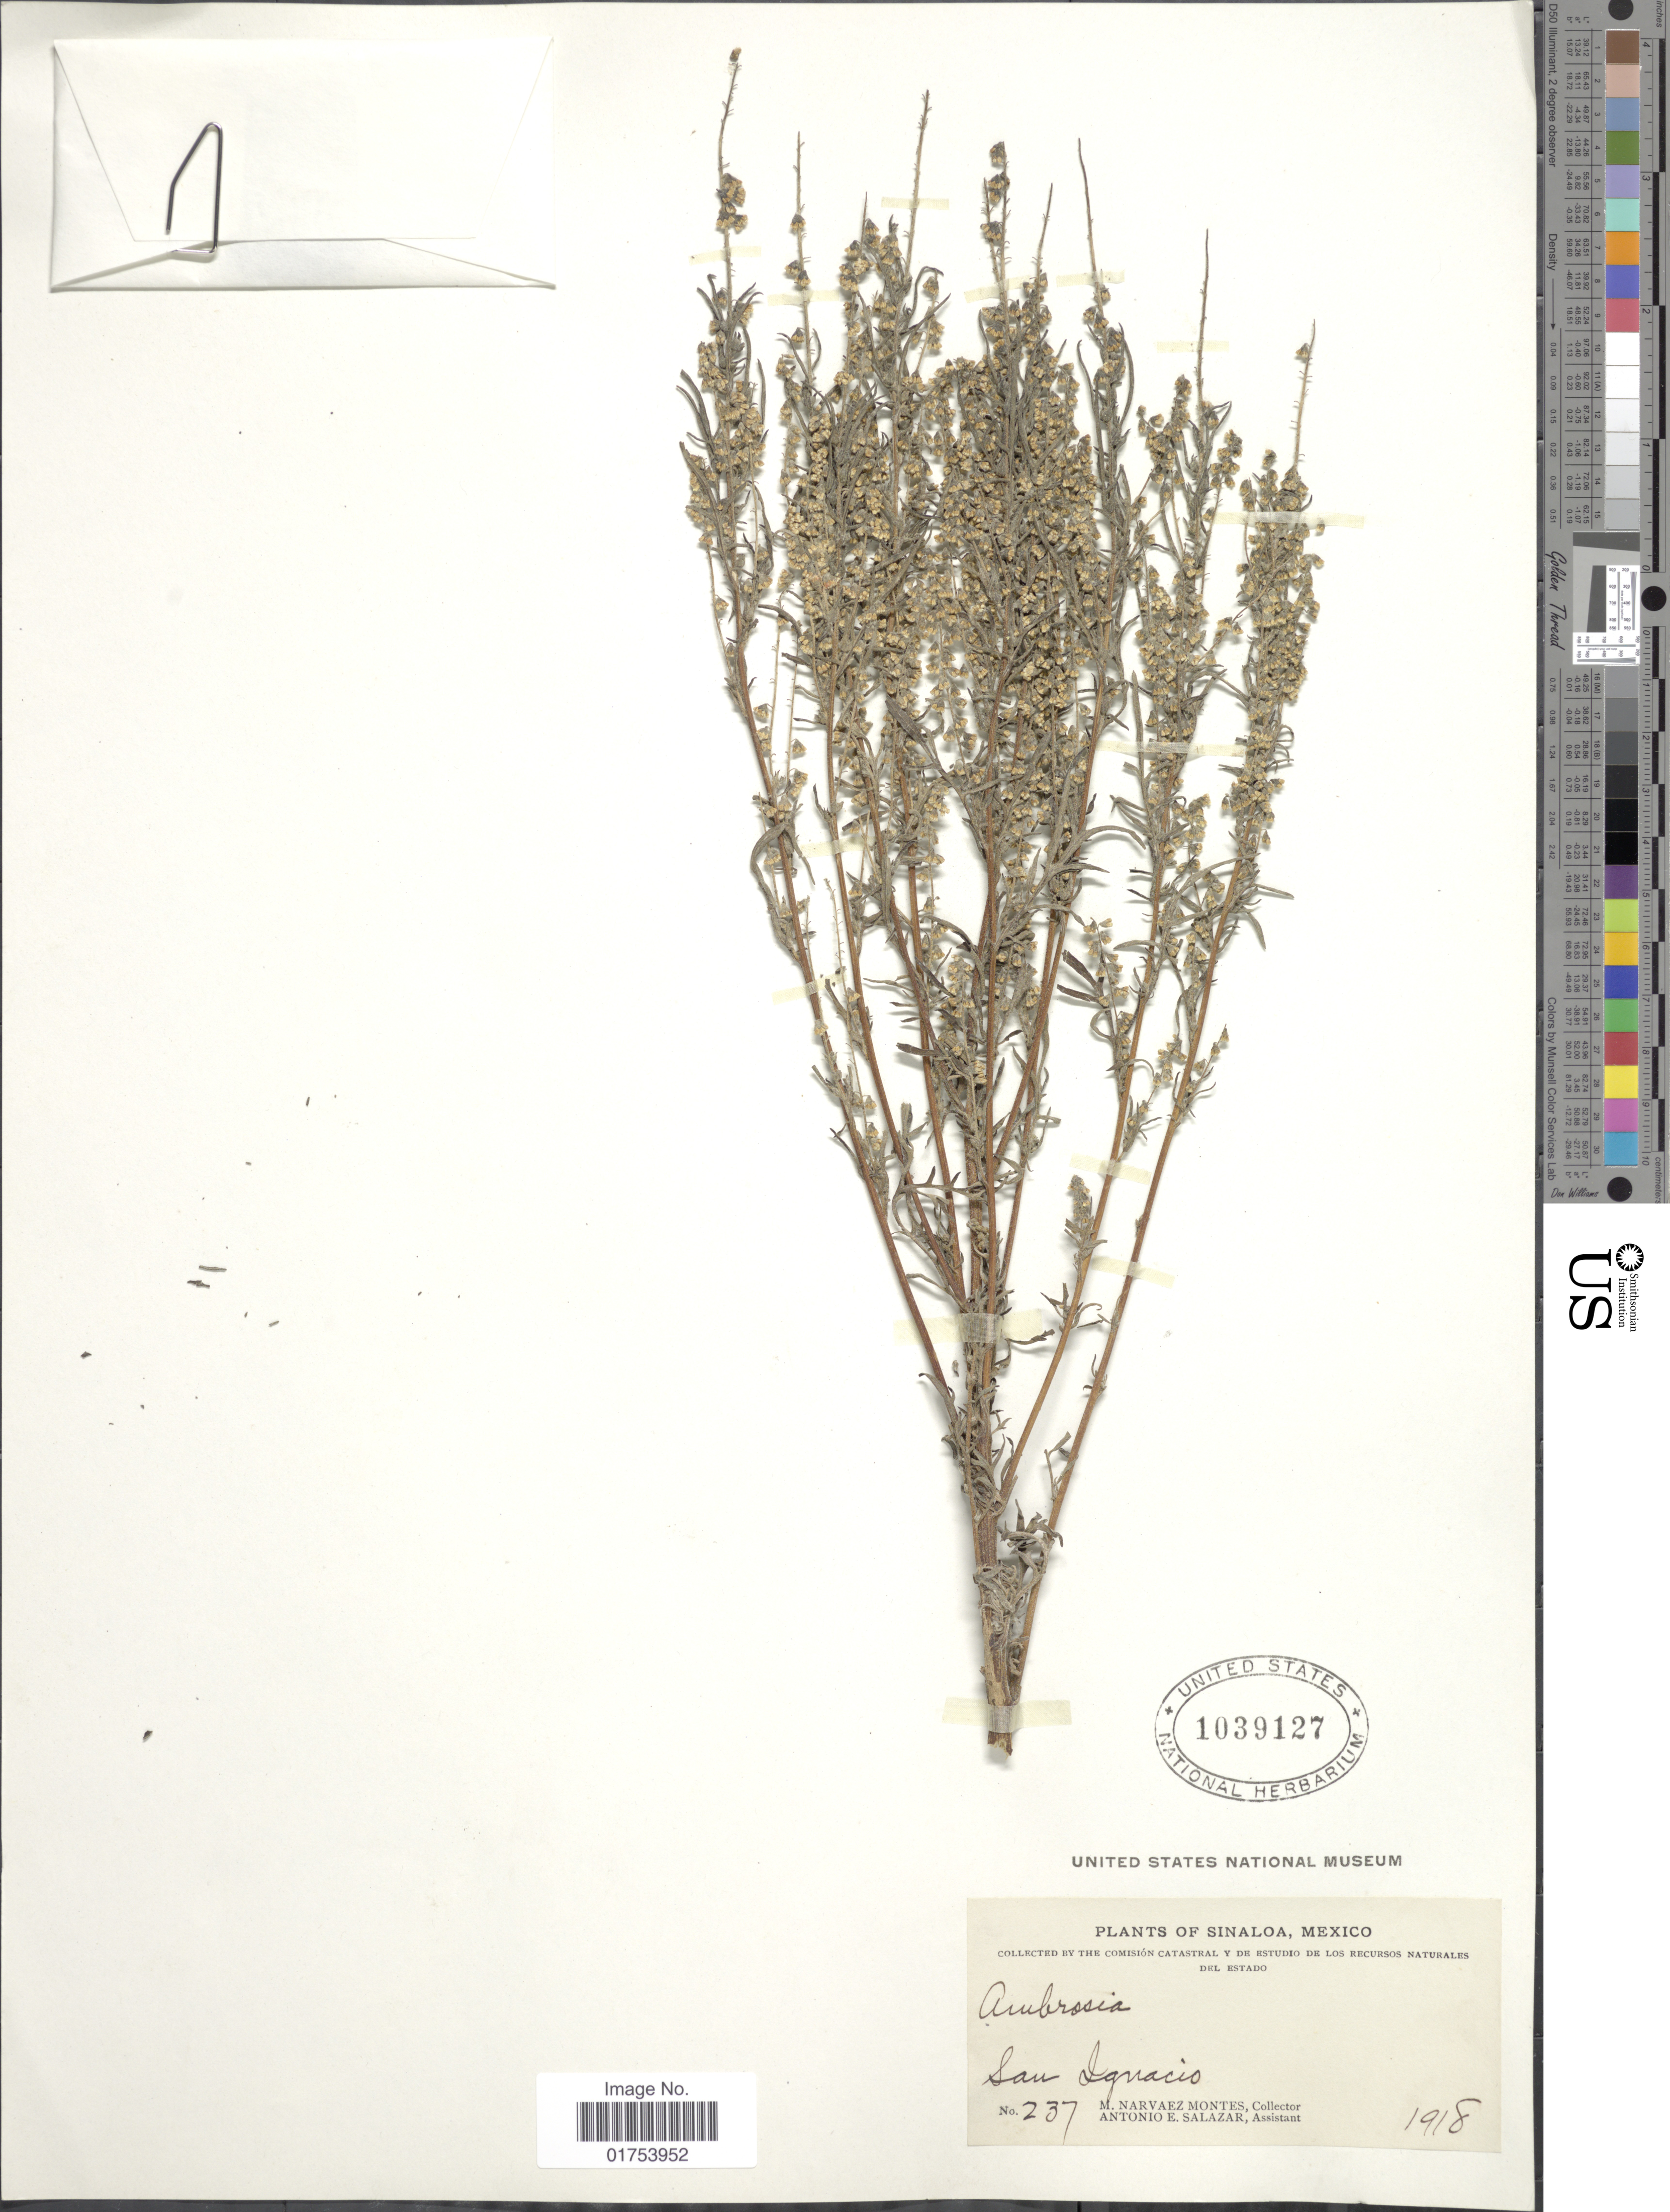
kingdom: Plantae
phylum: Tracheophyta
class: Magnoliopsida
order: Asterales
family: Asteraceae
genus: Ambrosia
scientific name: Ambrosia sp.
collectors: M. Navarez Montes & A. E. Salazar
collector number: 237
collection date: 1918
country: Mexico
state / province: Sinaloa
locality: San Ignacio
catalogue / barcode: US 1039127